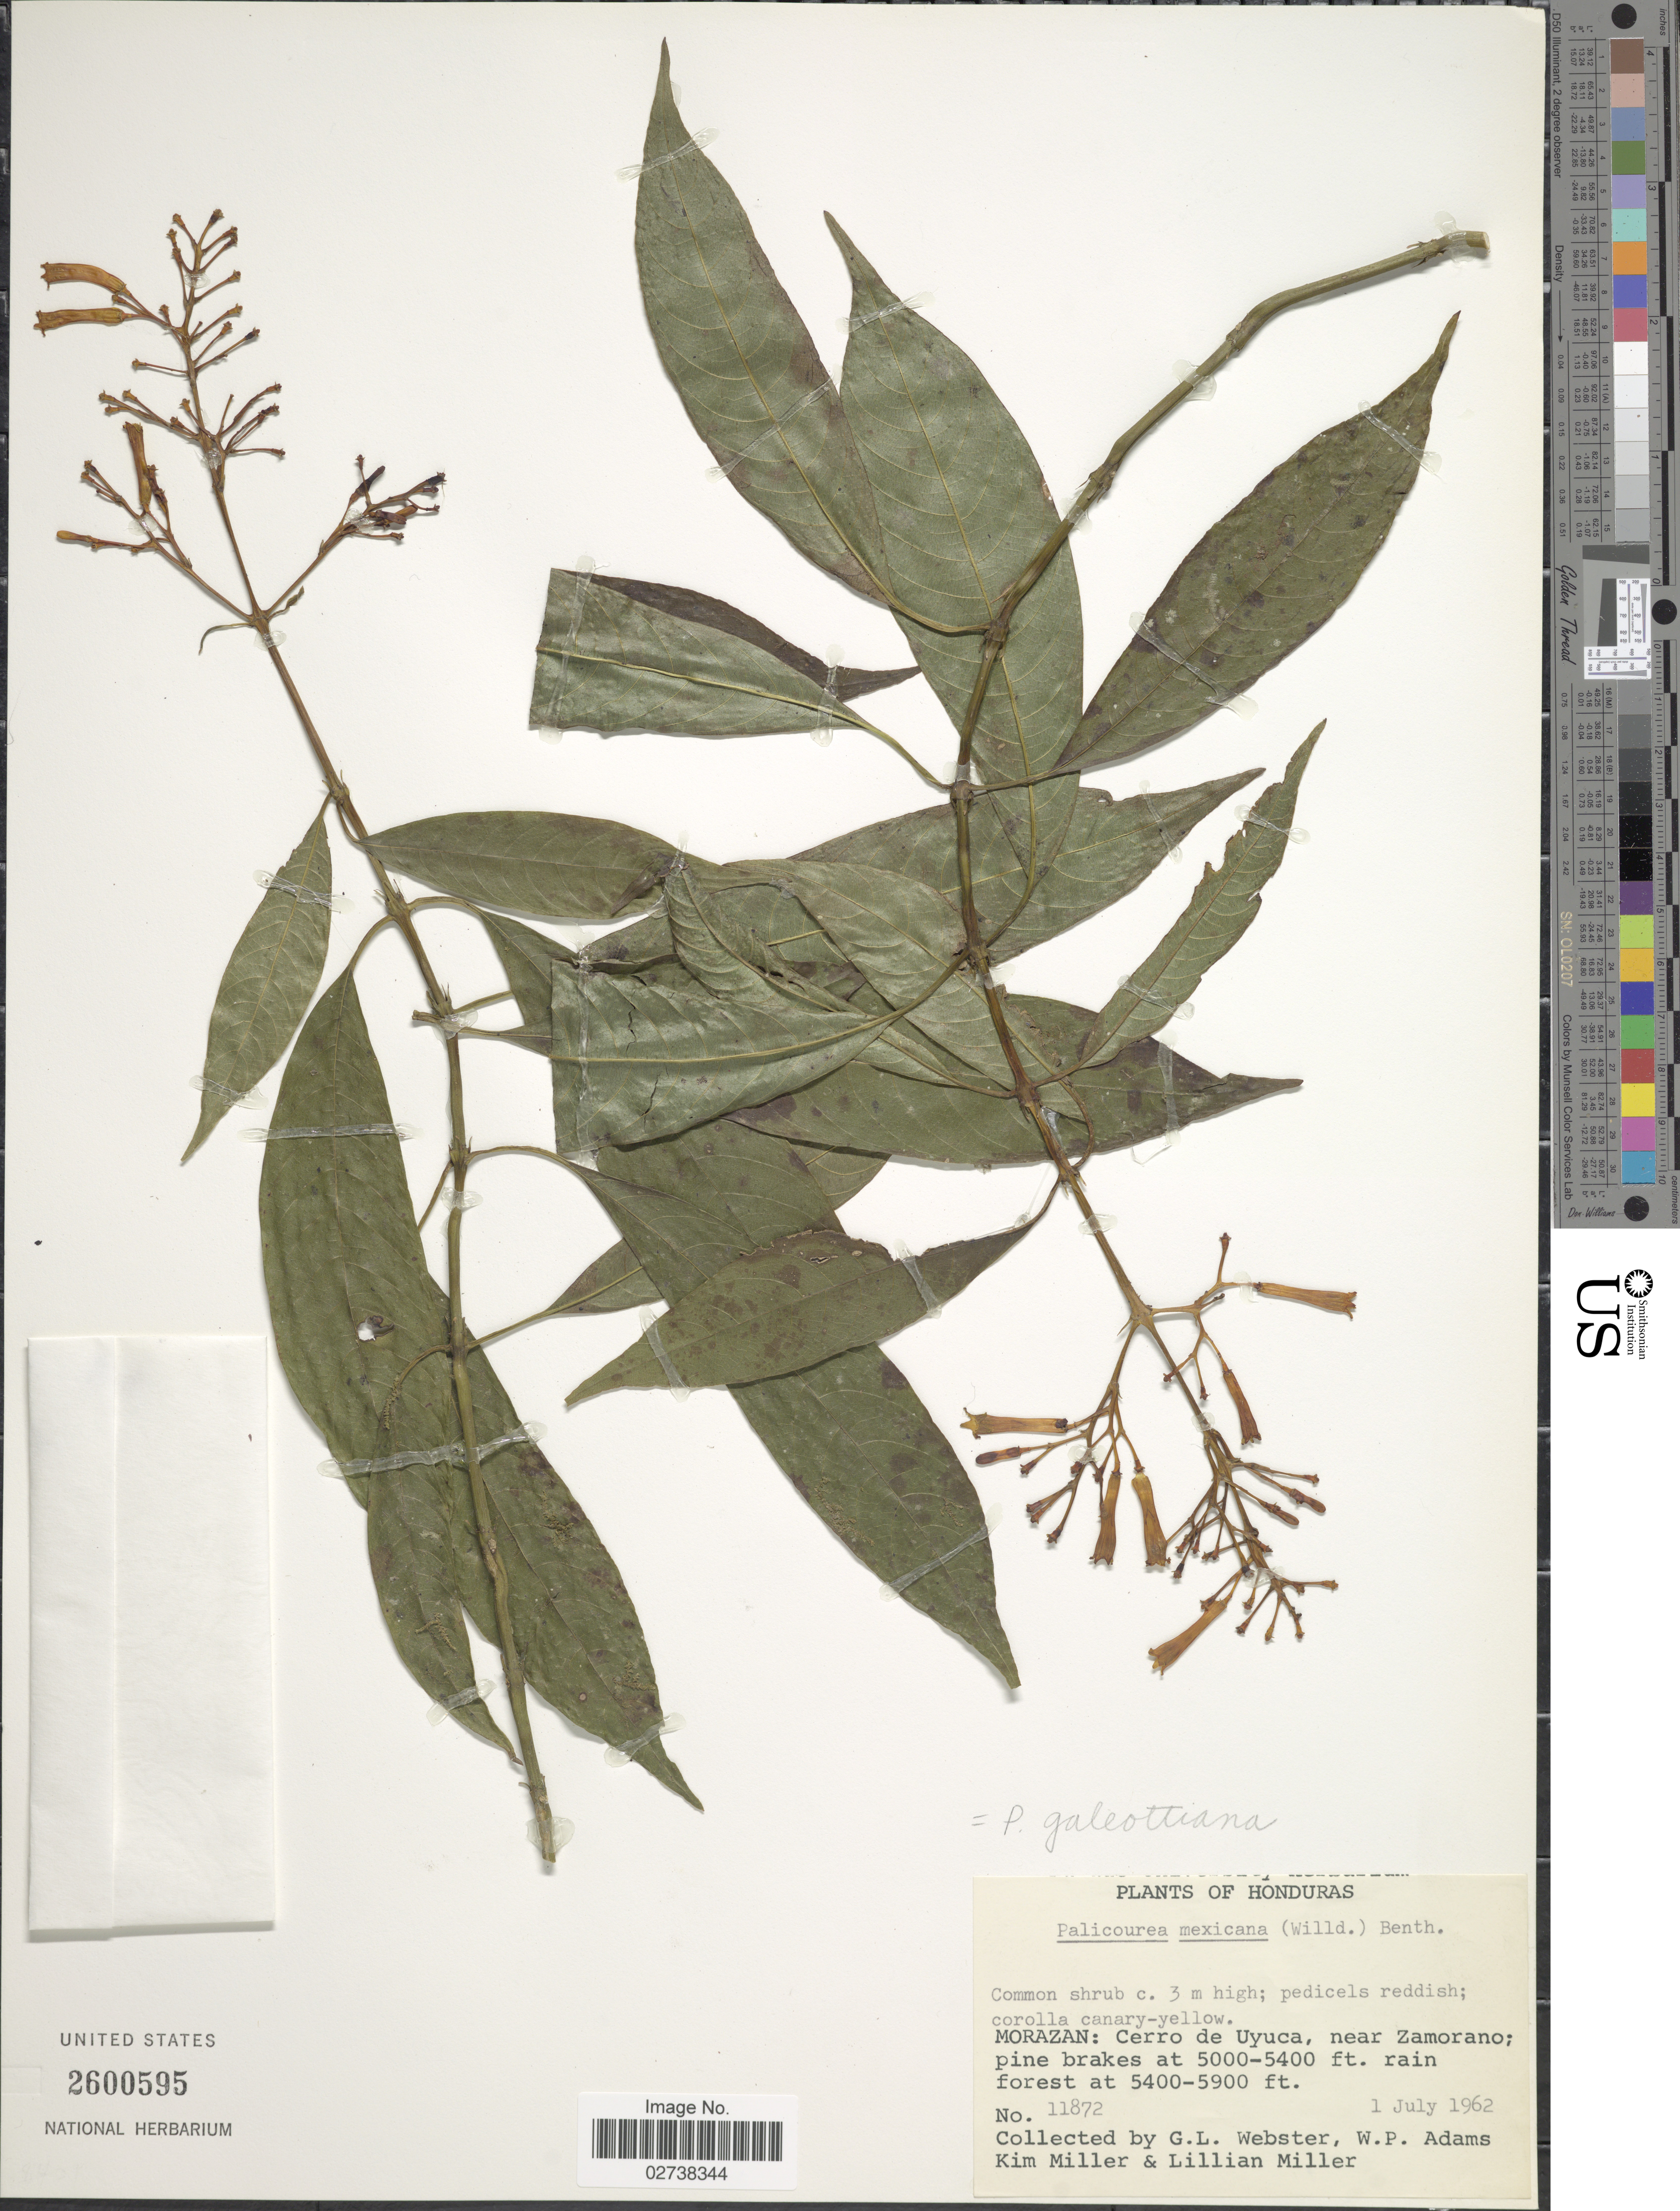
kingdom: Plantae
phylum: Tracheophyta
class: Magnoliopsida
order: Gentianales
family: Rubiaceae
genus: Palicourea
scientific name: Palicourea galeottiana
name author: M. Martens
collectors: G. L. Webster, W. P. Adams, K. Miller & L. Miller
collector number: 11872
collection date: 1962-07-01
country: Honduras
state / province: Fco. Morazán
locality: Morazan: Cerro de Uyuca, near Zamorano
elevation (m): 1646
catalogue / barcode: US 2600595